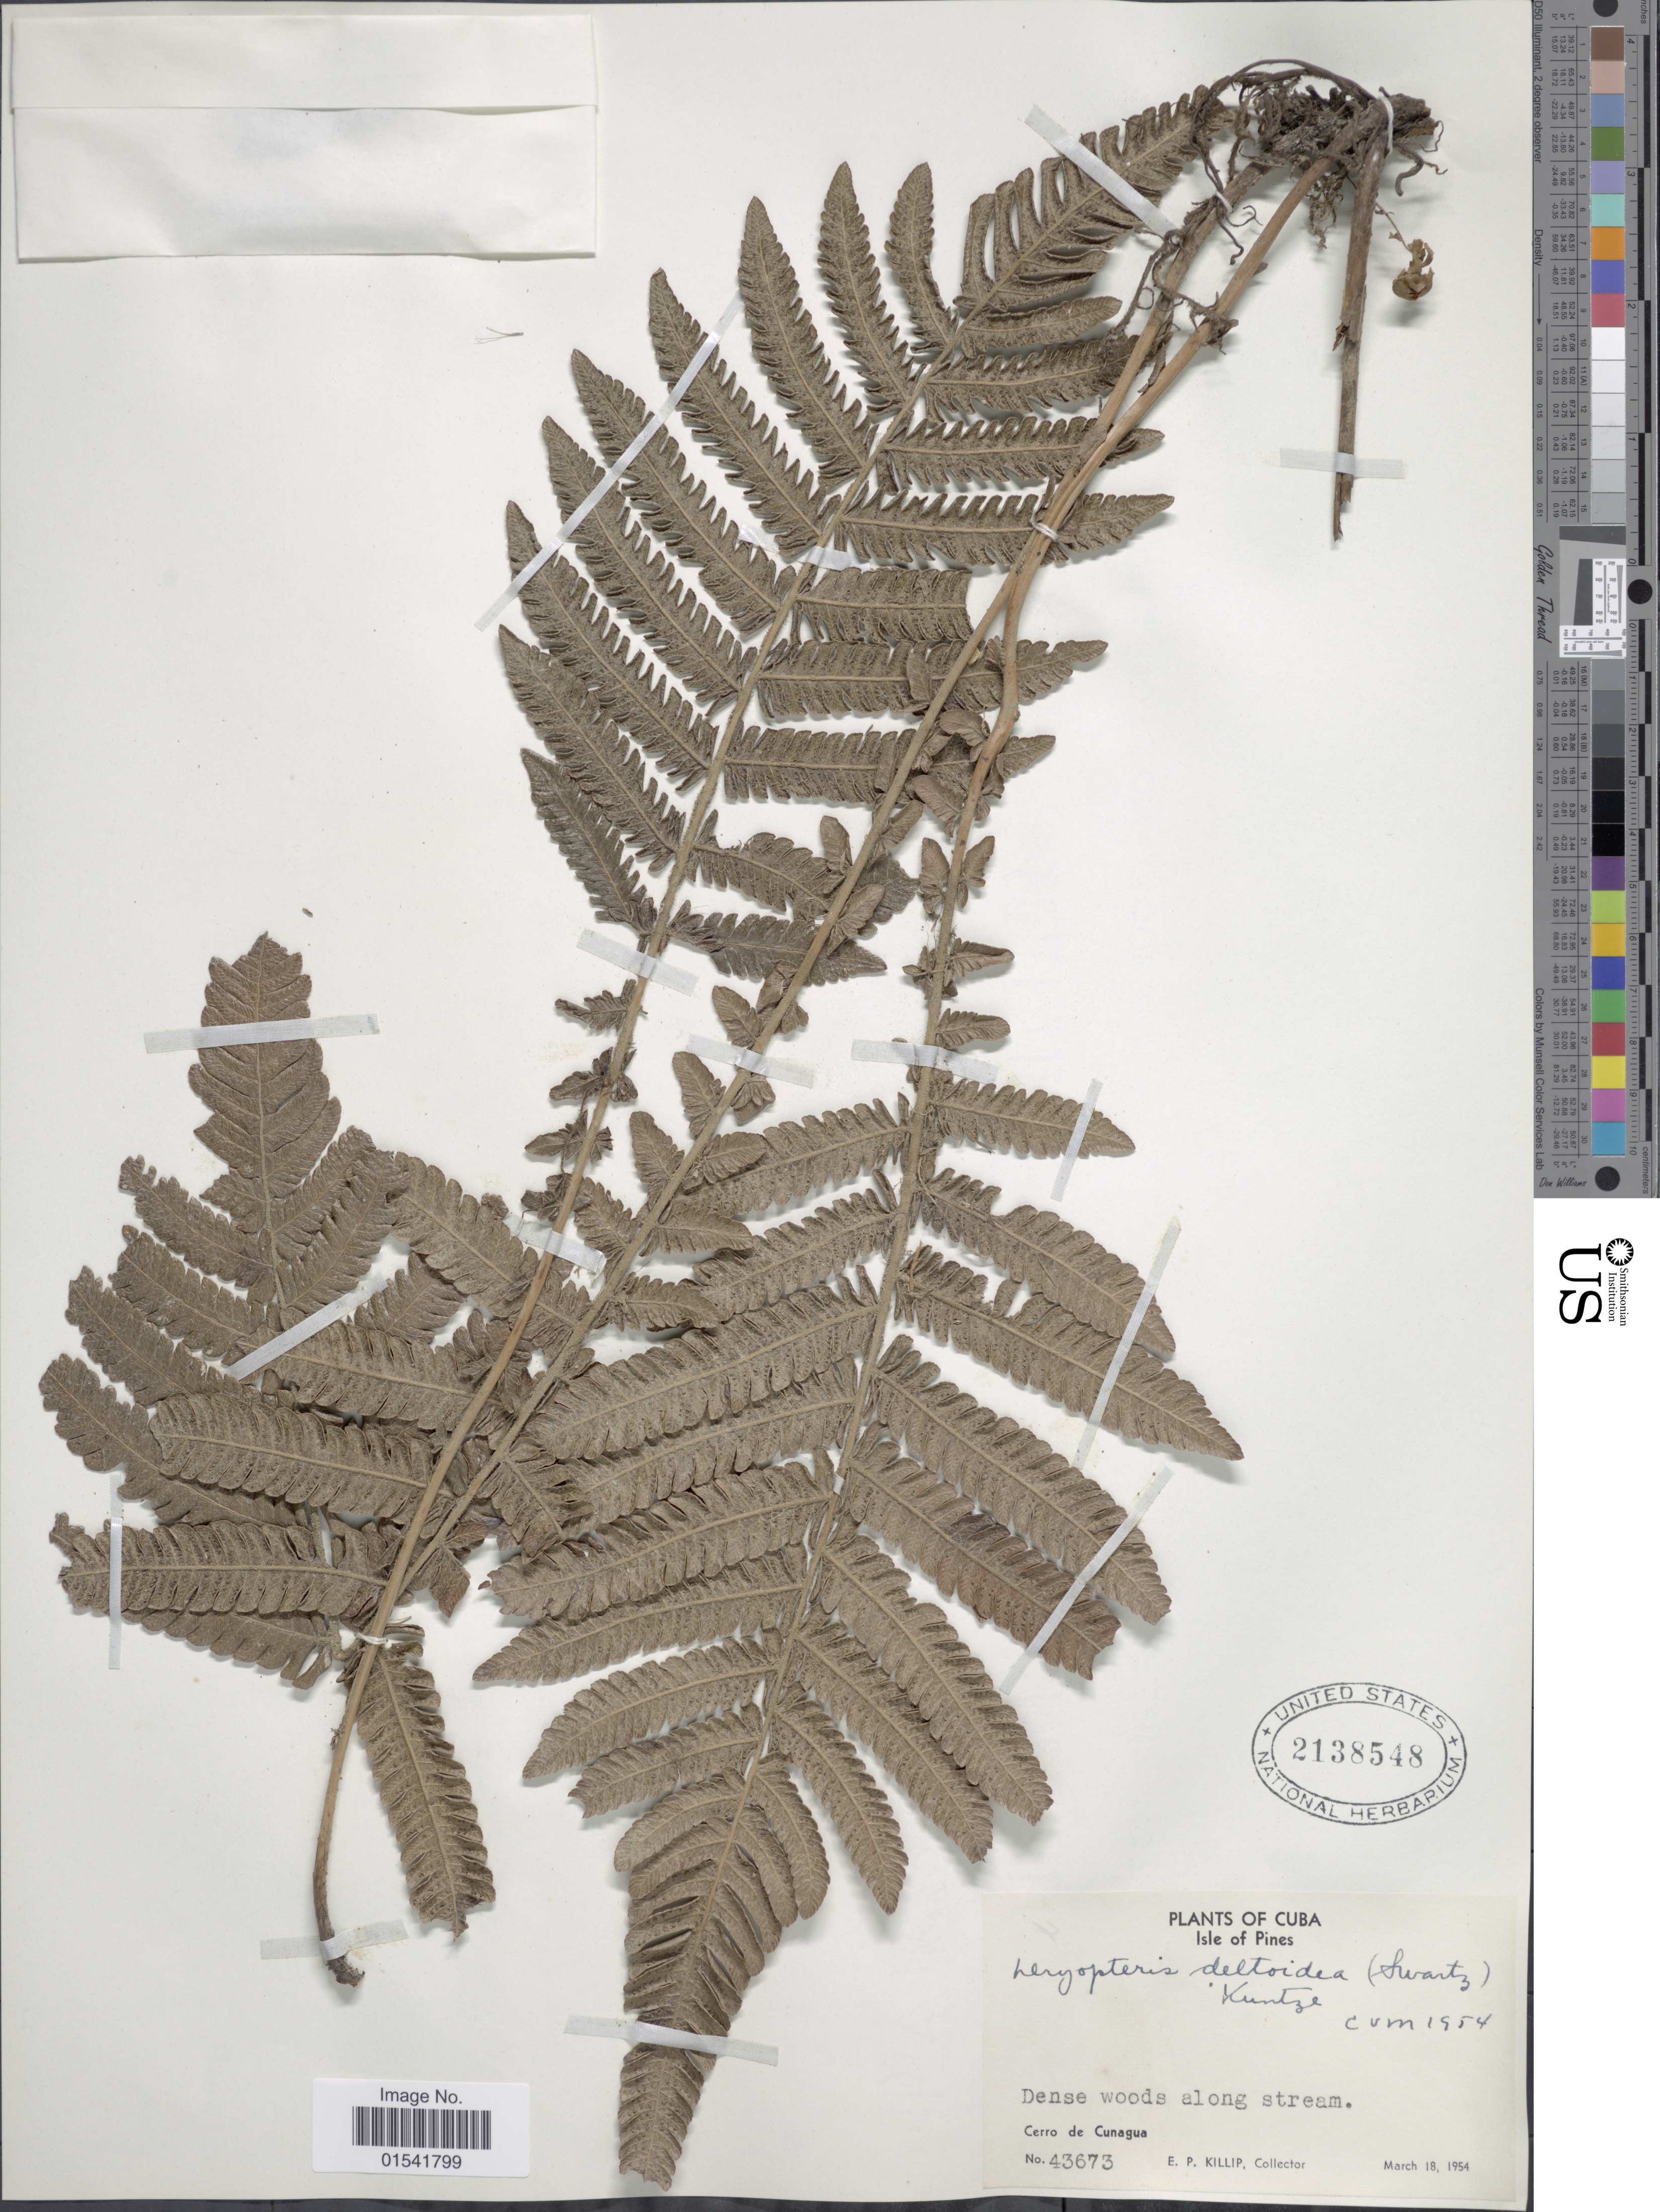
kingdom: Plantae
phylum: Tracheophyta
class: Polypodiopsida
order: Polypodiales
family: Thelypteridaceae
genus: Steiropteris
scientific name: Steiropteris deltoidea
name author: (Sw.) Pic. Serm.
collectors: E. P. Killip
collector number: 43673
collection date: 1954-03-18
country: Cuba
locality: Isle of Pines, dense woods along stream, Cerro de Cunagua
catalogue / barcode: US 2138548